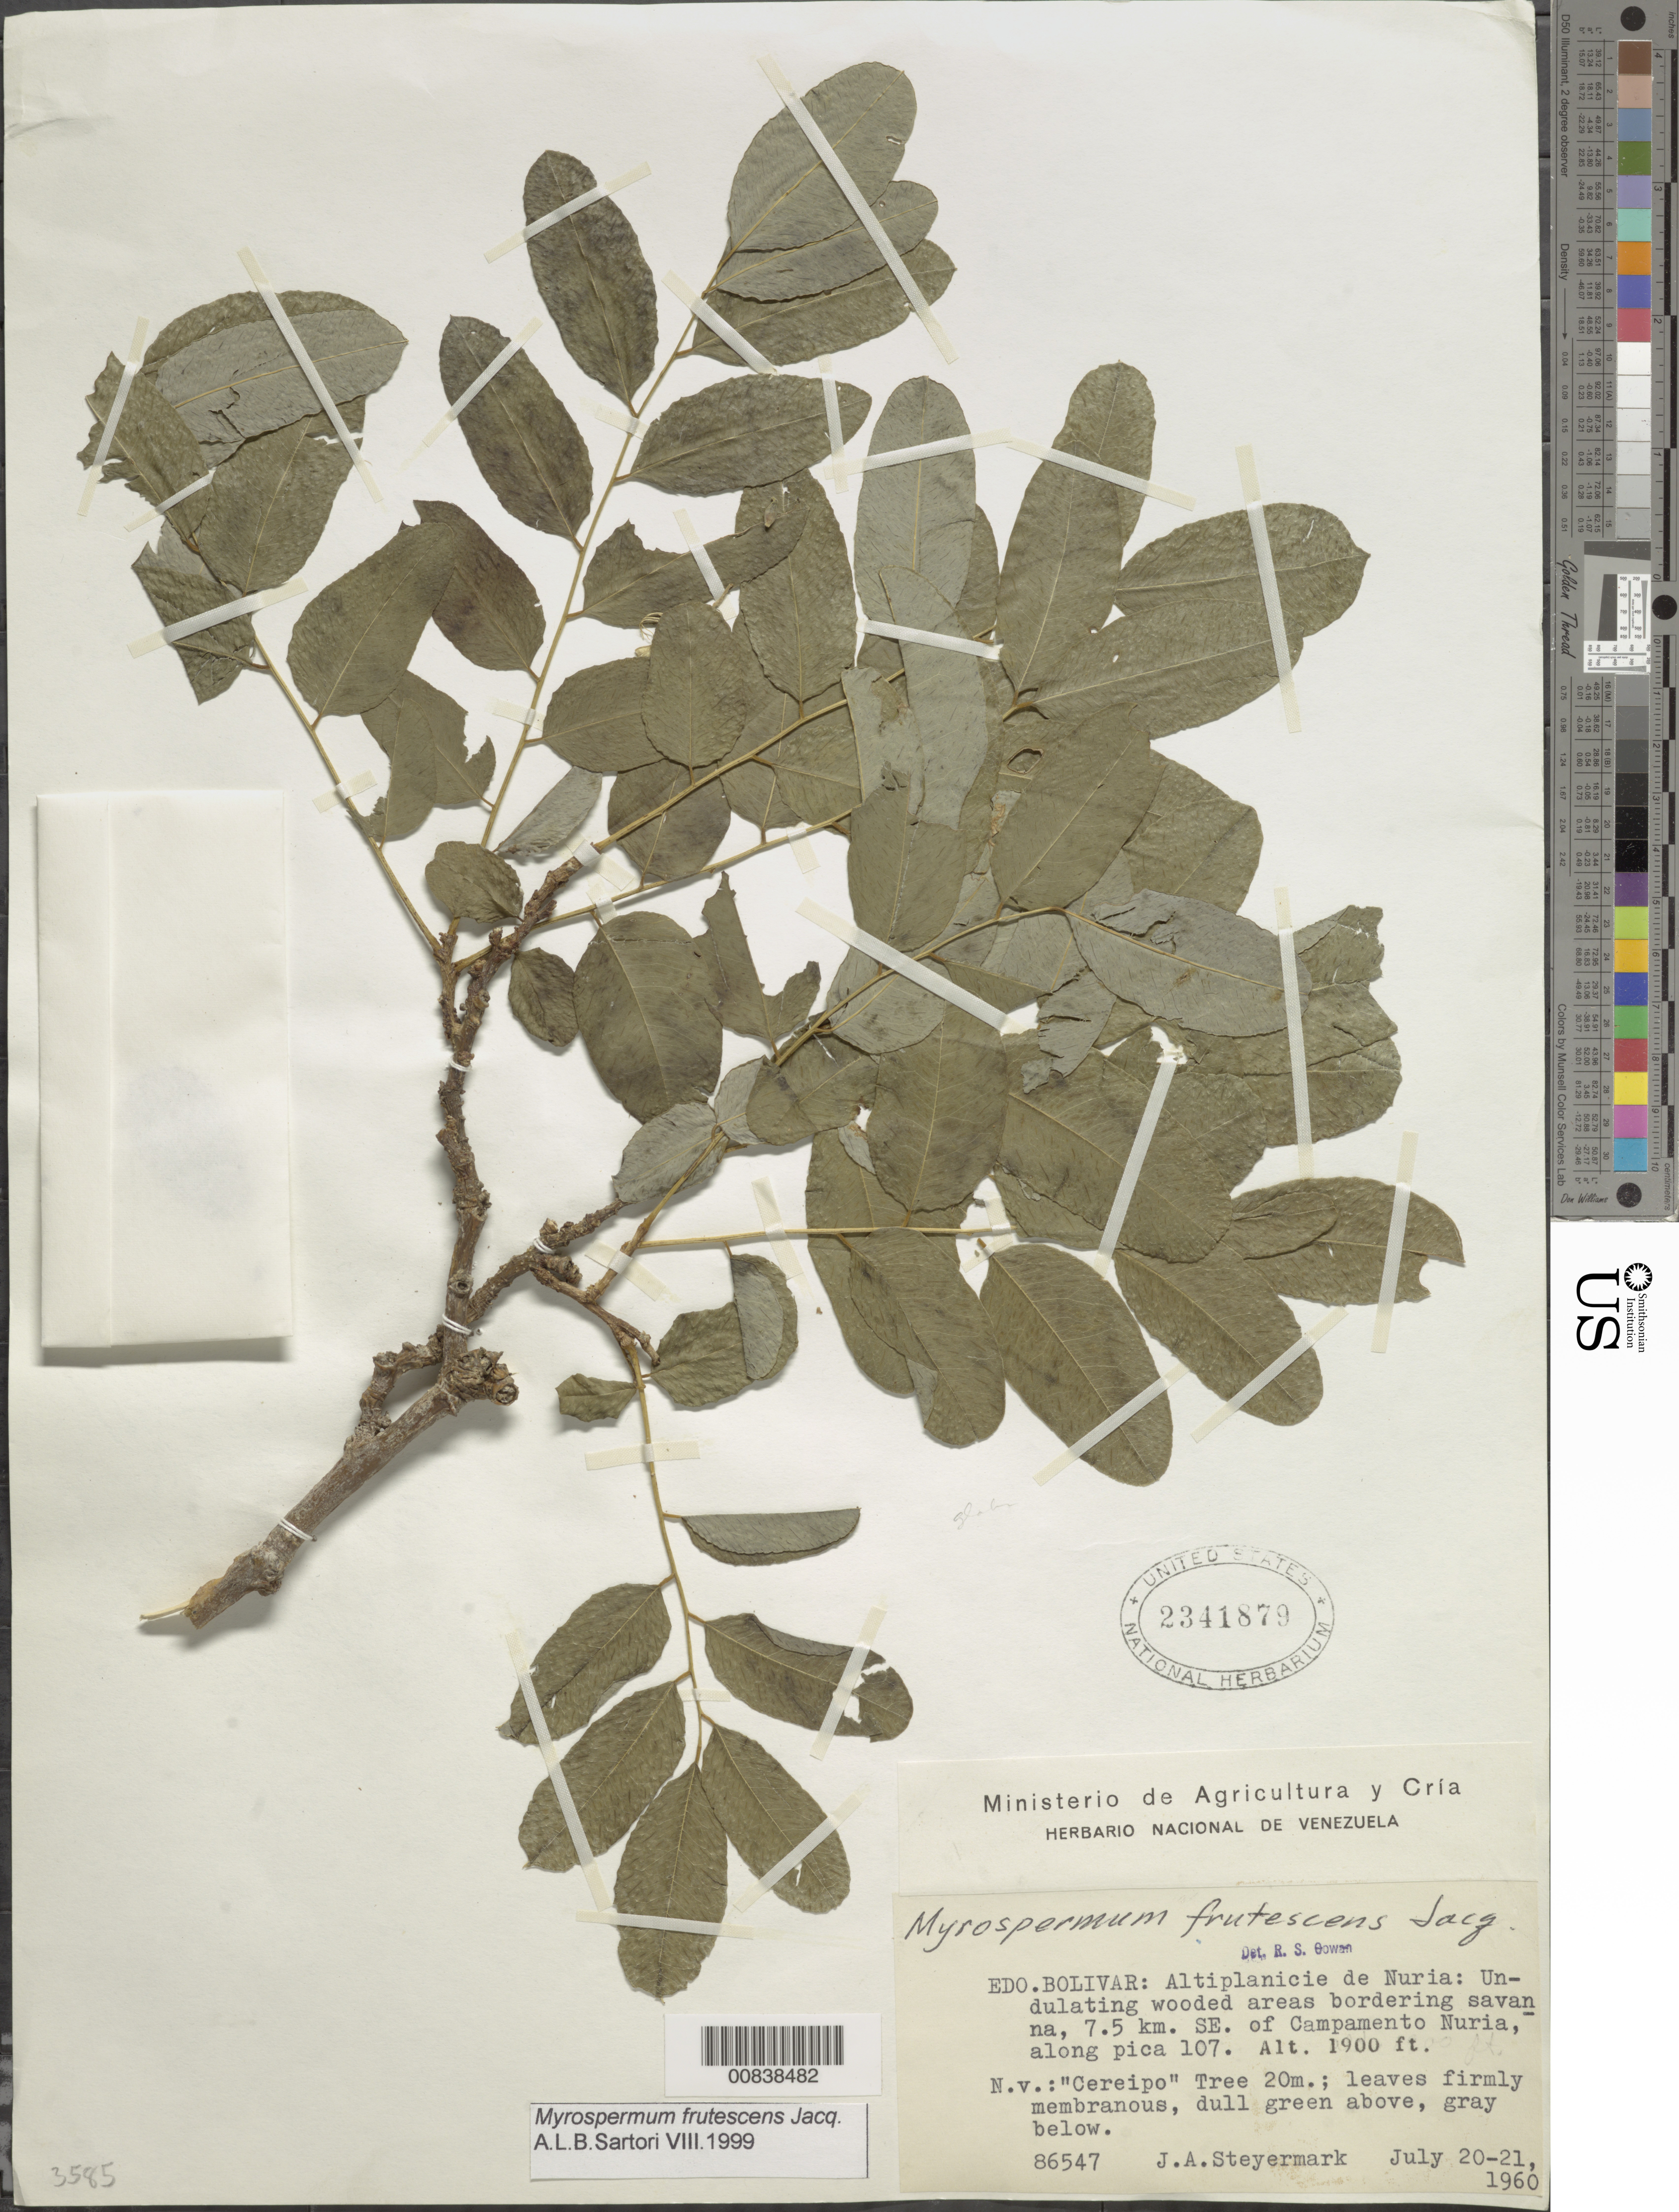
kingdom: Plantae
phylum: Tracheophyta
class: Magnoliopsida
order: Fabales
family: Fabaceae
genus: Myrospermum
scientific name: Myrospermum frutescens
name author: Jacq.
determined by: Sartori, Angela L. B.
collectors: J. Steyermark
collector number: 86547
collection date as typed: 20-Jul-60 to 21-Jul-60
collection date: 1960-07-20/1960-07-21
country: Venezuela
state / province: Bolívar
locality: Altiplanicie de Nuria, 7.5 km SE of Campamento Nuria, along pica 107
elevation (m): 1900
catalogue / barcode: US 2341879